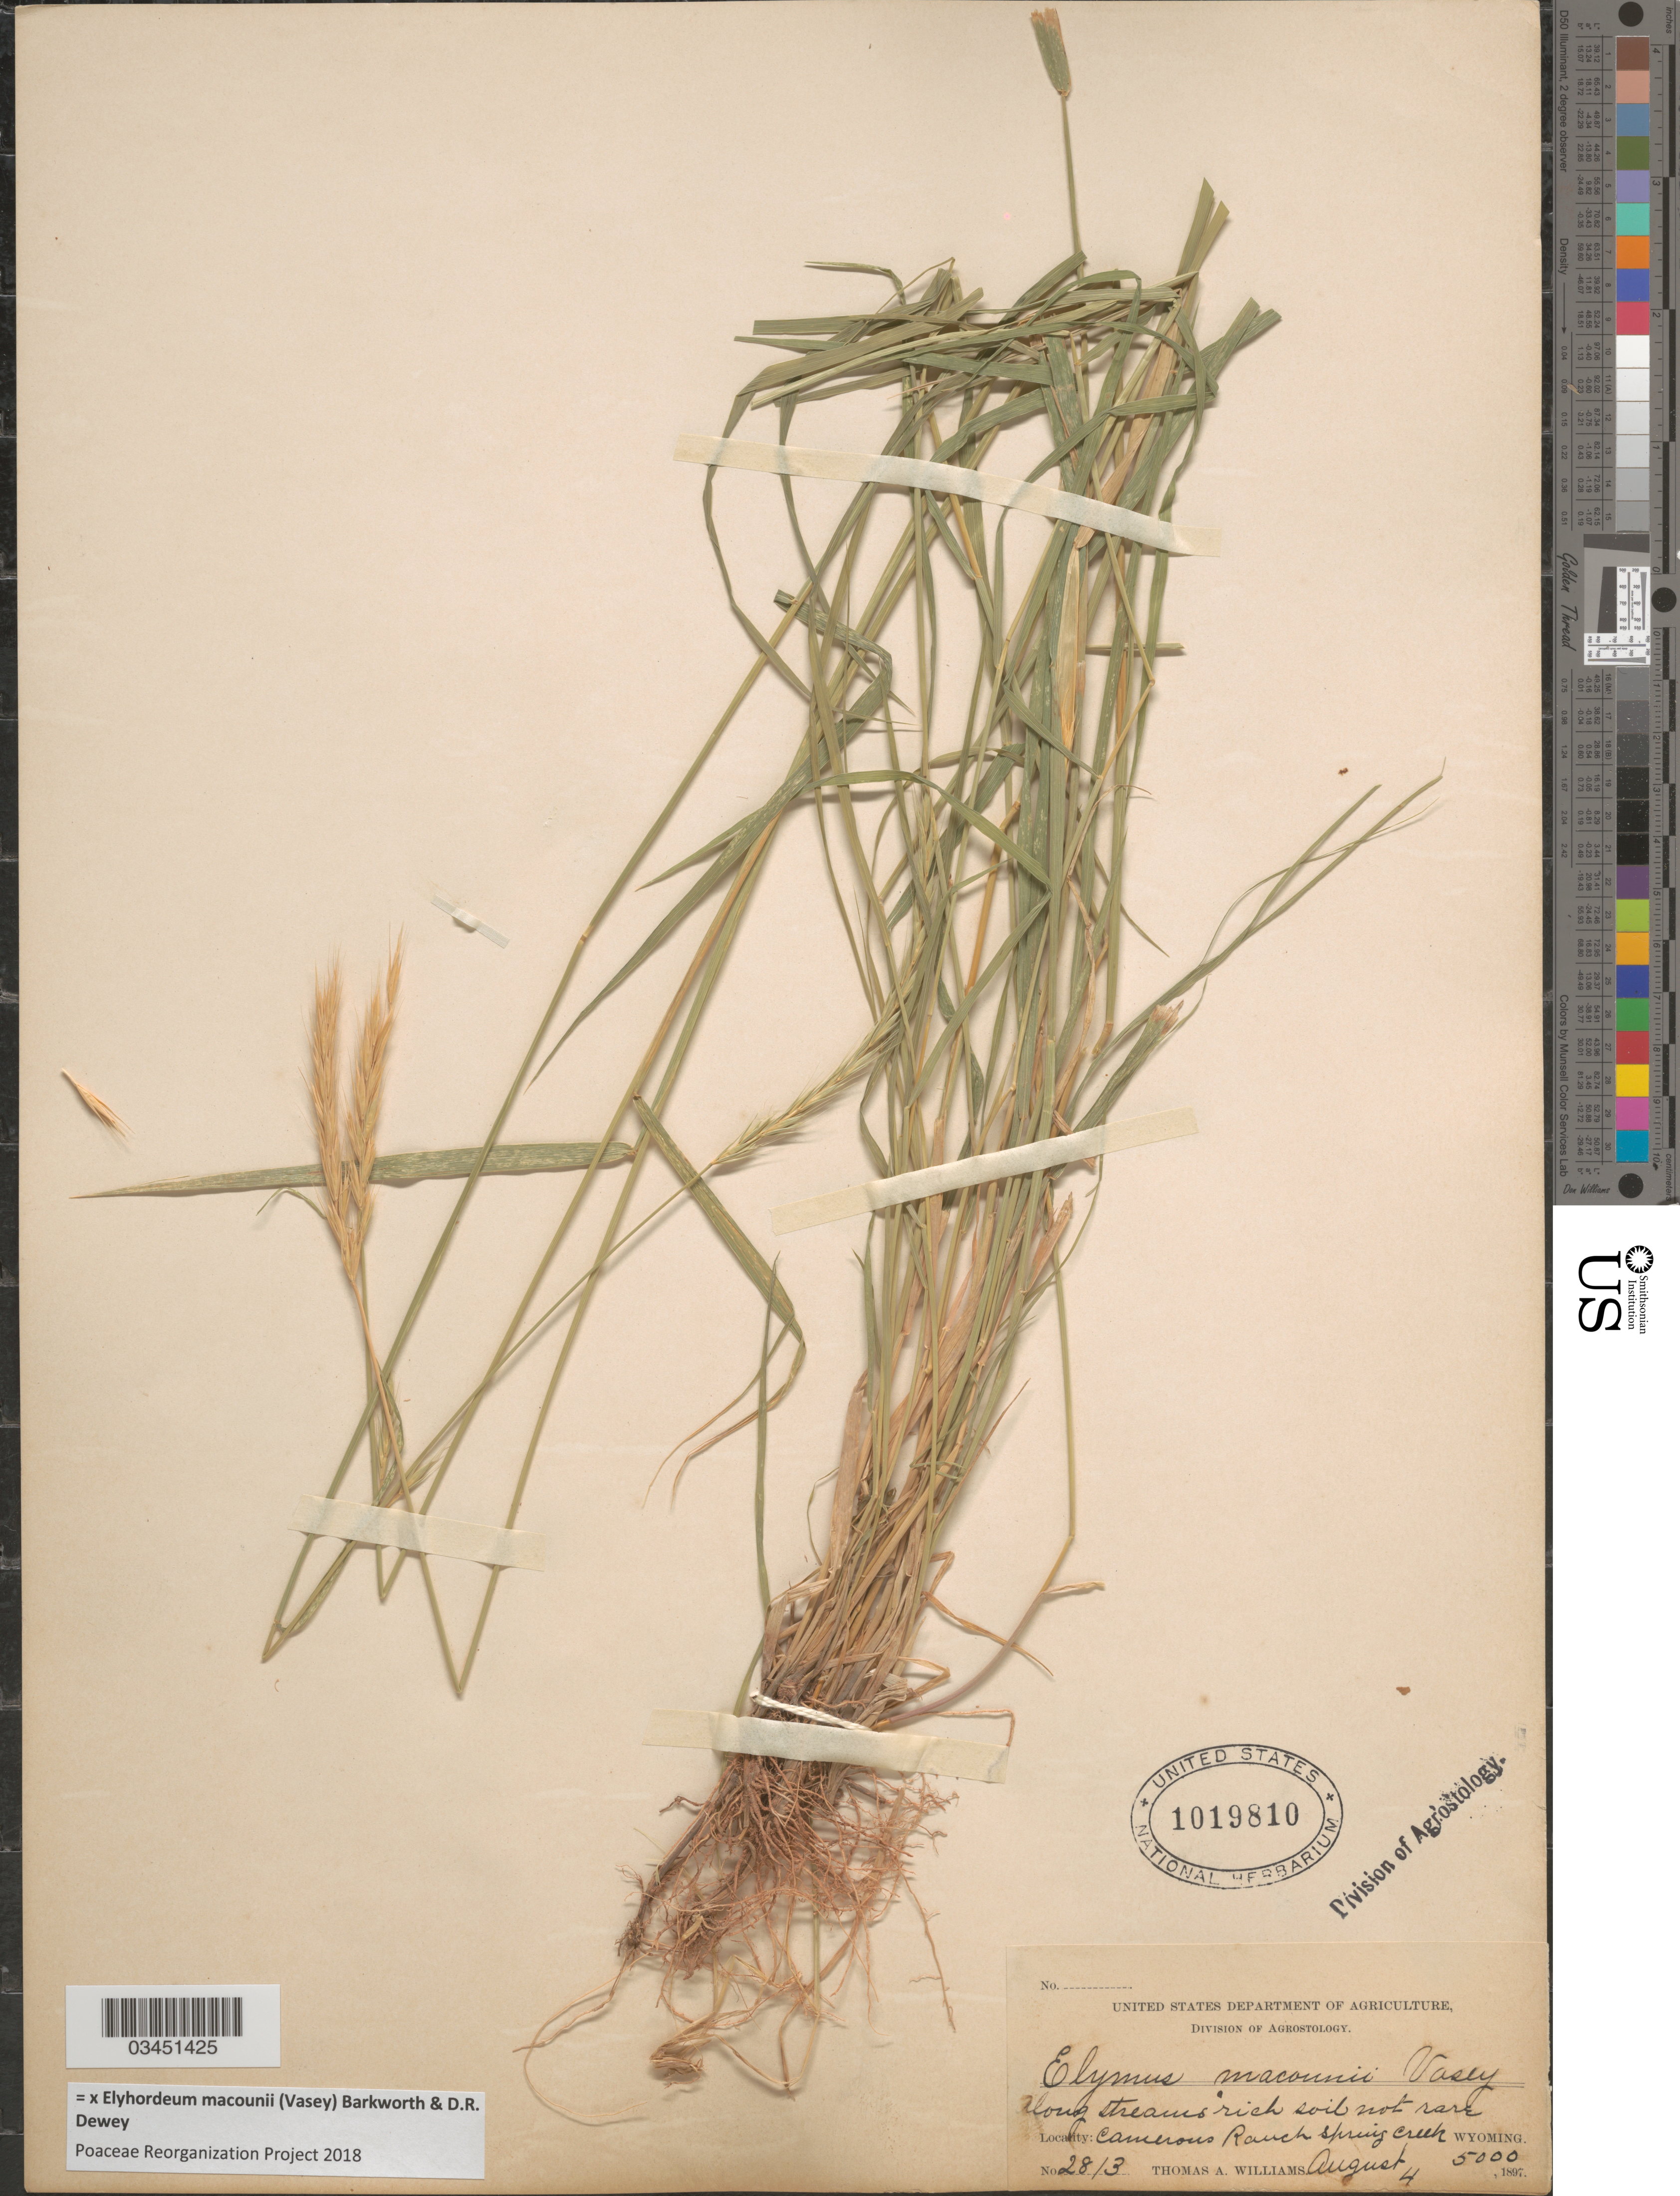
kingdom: Plantae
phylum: Tracheophyta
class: Liliopsida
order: Poales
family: Poaceae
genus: Elyhordeum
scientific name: x Elyhordeum macounii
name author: (Vasey) Barkworth & Dewey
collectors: T. A. Williams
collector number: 2813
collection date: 1897-08-04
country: United States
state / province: Wyoming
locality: Camerons Ranch. Spring Creek.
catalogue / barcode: US 1019810